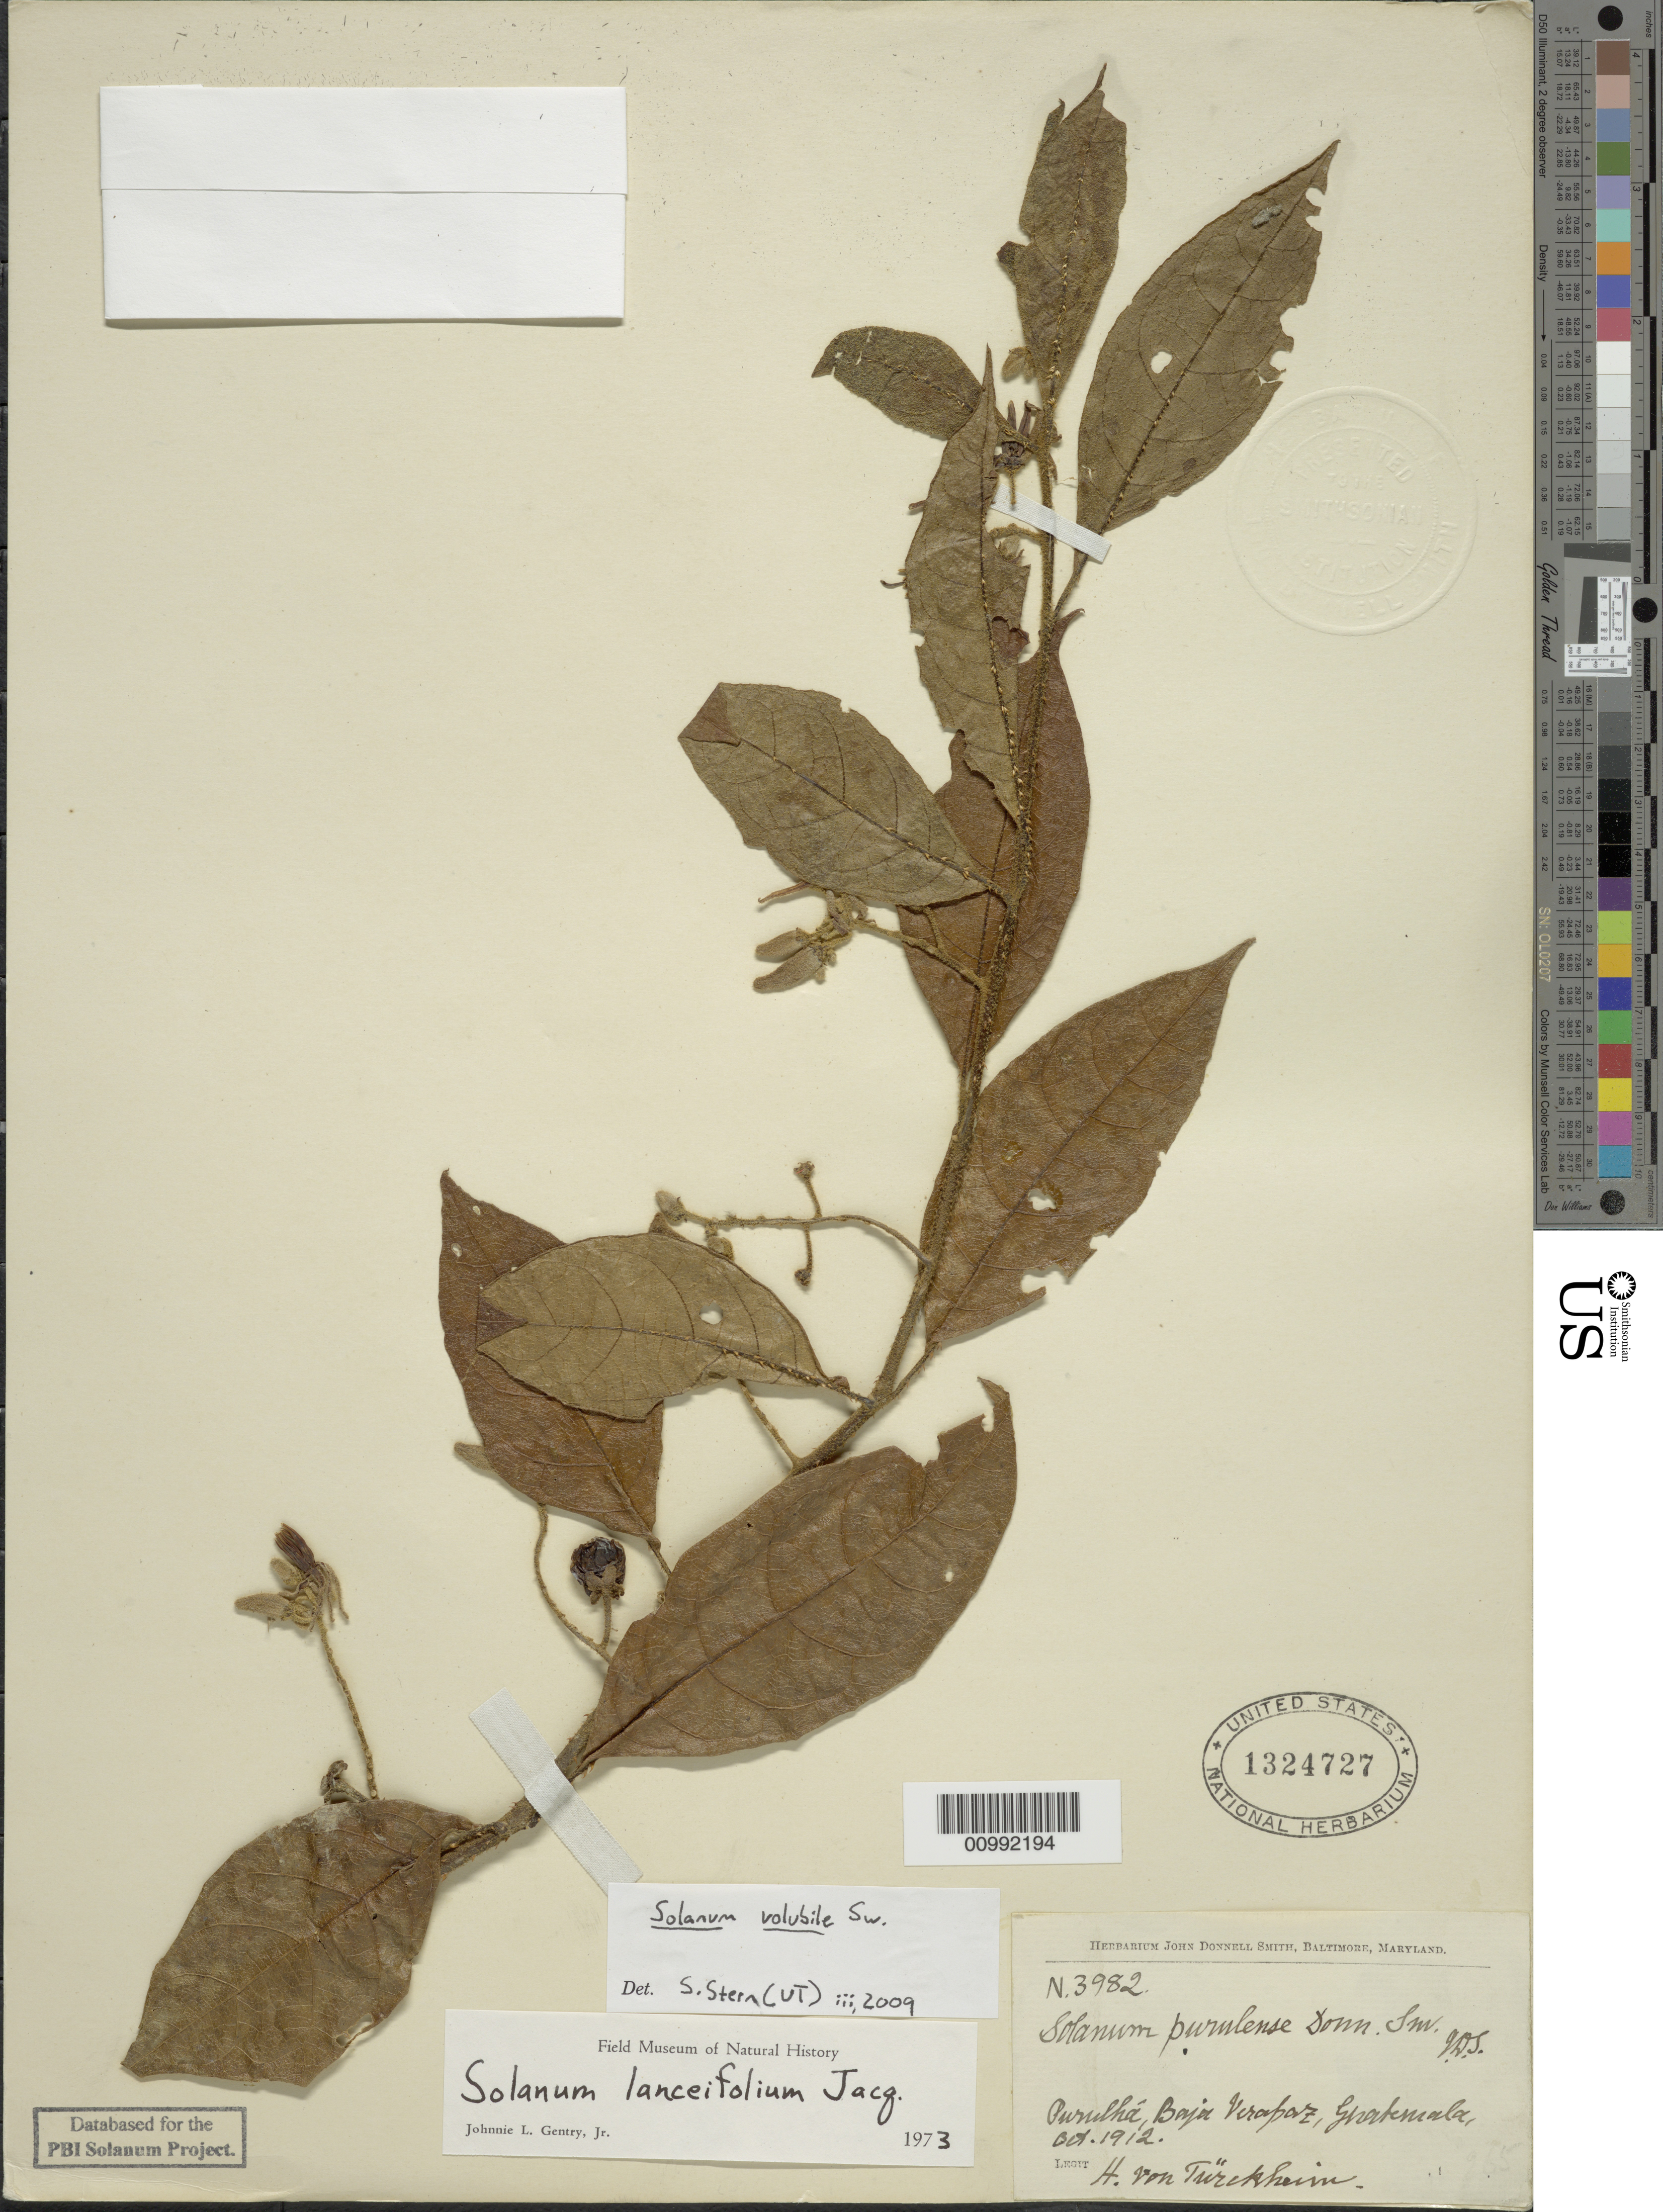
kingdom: Plantae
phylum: Tracheophyta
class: Magnoliopsida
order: Solanales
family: Solanaceae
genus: Solanum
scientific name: Solanum volubile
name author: Sw.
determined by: Stern, Stephen, (UNITED STATES)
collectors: H. von Türckheim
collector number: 3982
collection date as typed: Oct 1912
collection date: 1912-10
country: Guatemala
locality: Purulhá, Alta Verapaz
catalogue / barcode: US 1324727